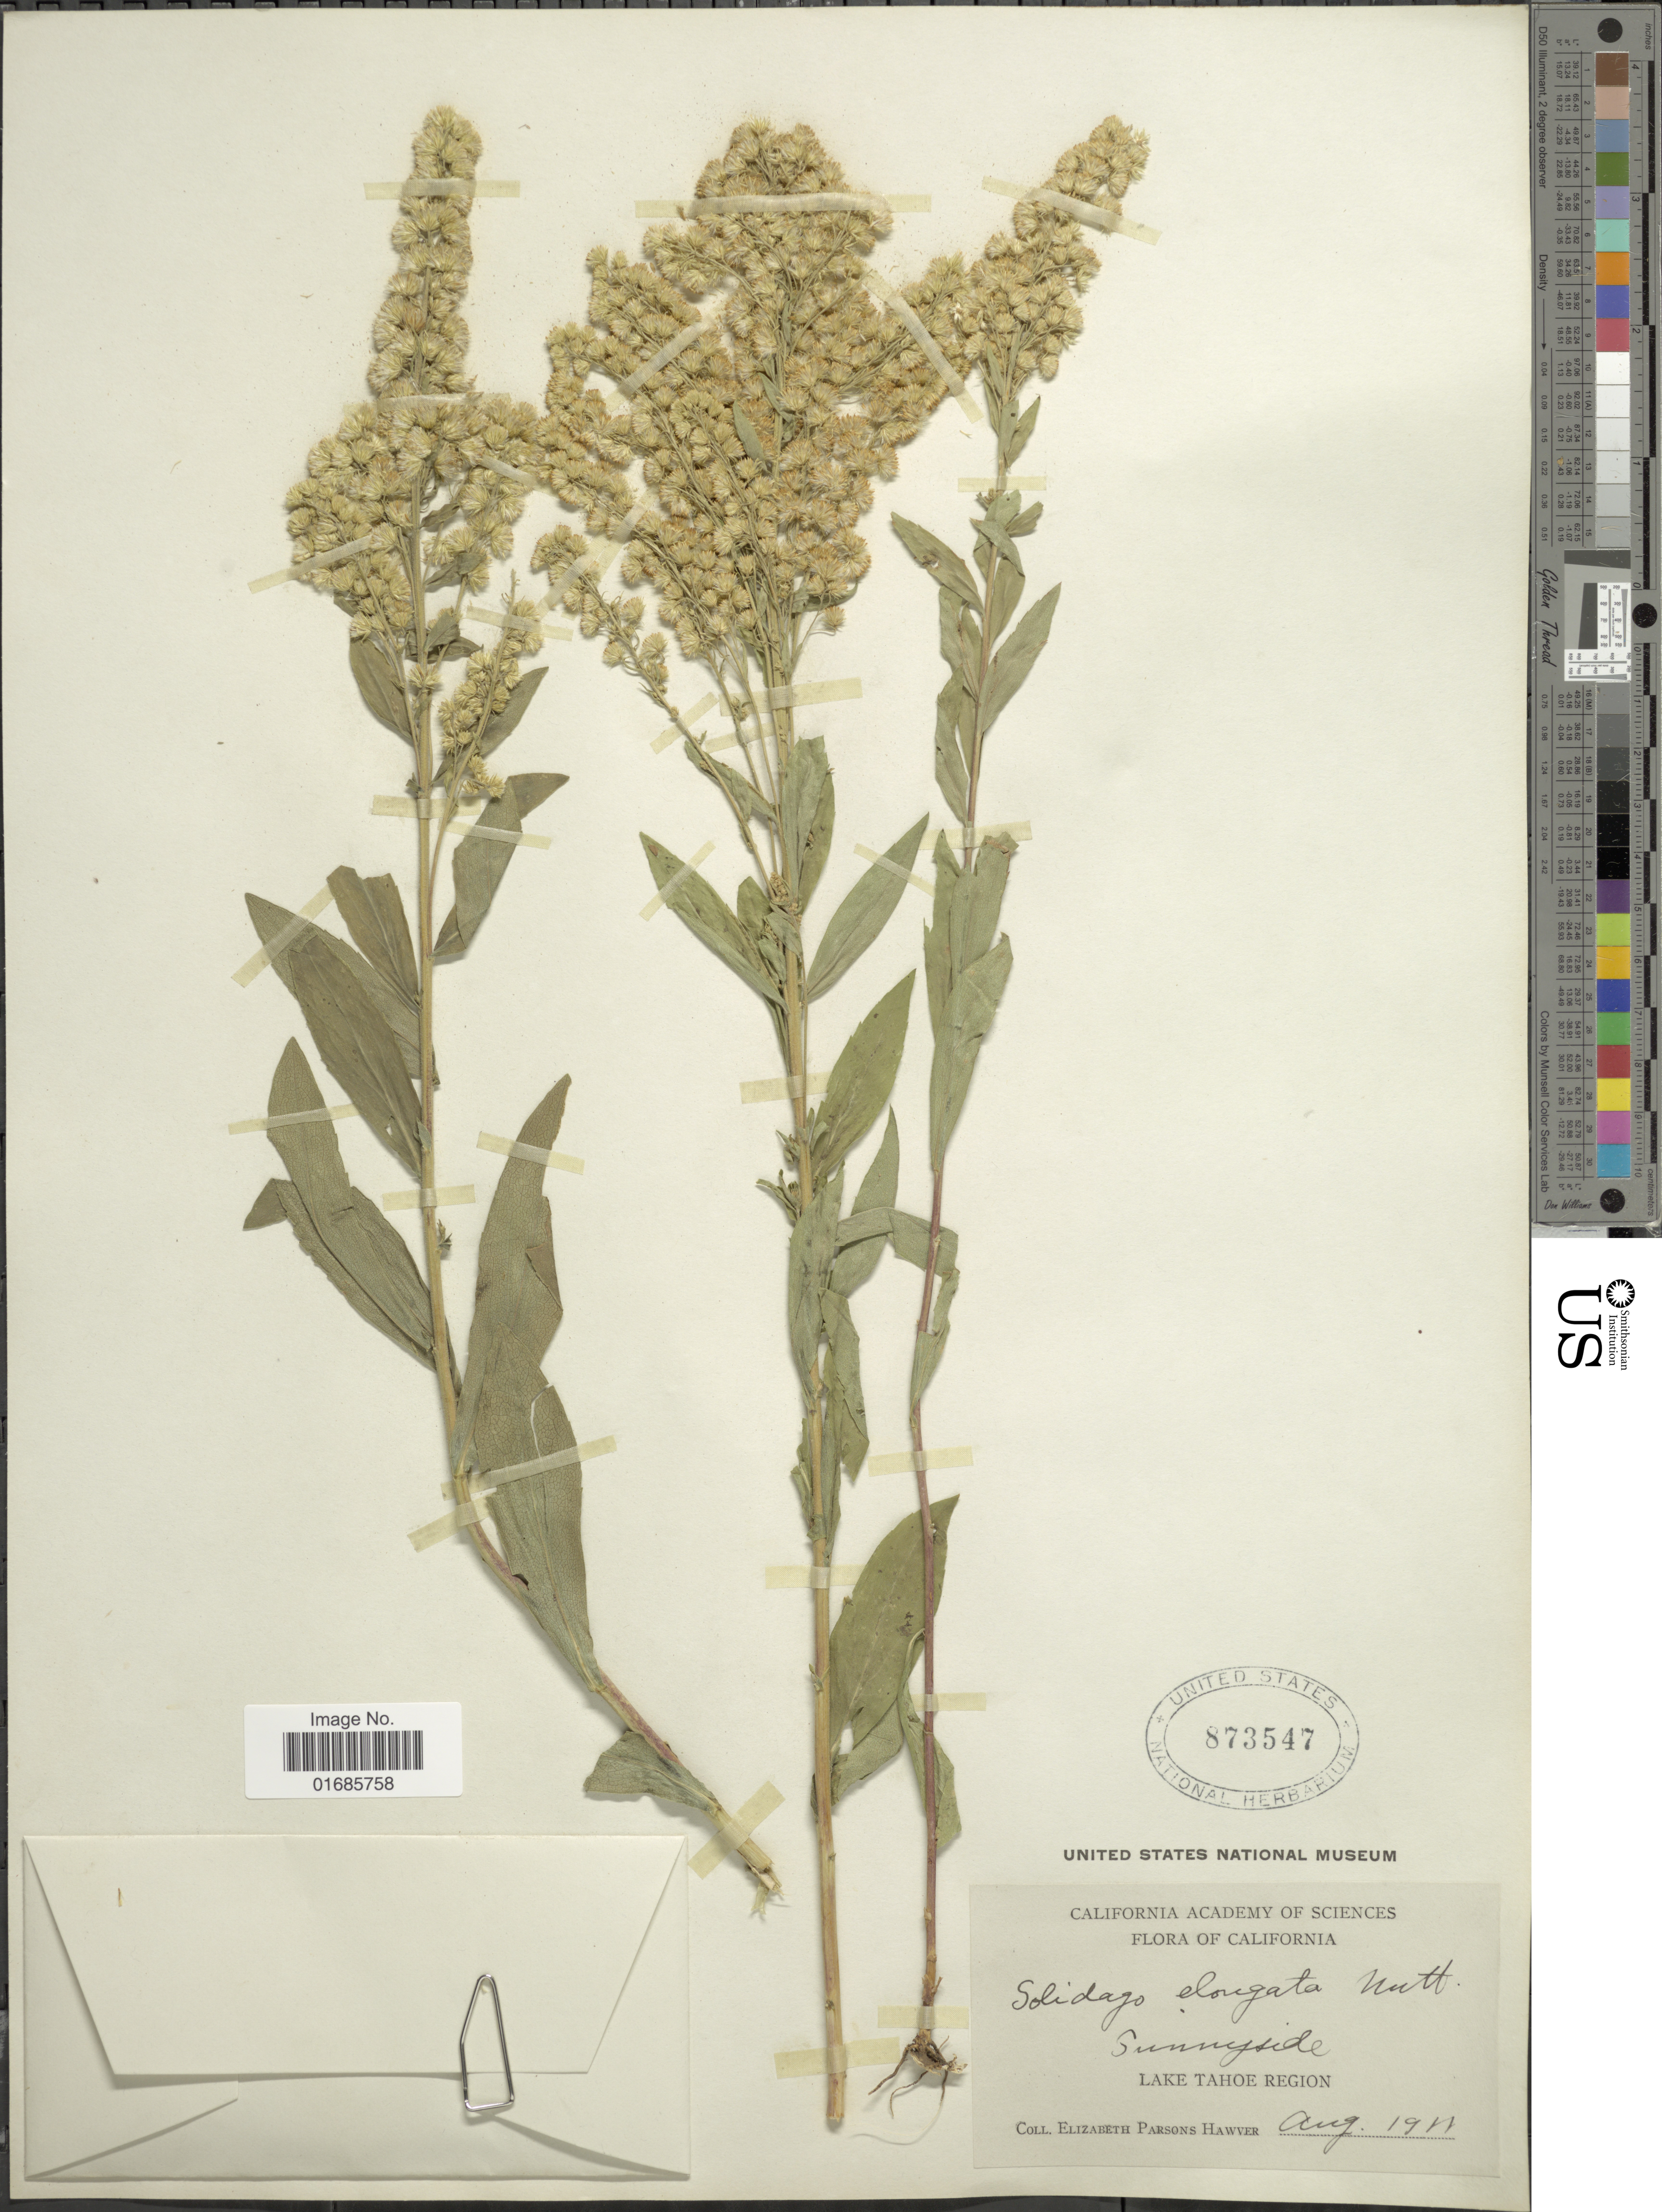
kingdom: Plantae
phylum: Tracheophyta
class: Magnoliopsida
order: Asterales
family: Asteraceae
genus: Solidago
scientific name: Solidago canadensis var. salebrosa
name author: (Piper) M.E. Jones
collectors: E. Hawver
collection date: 1911-08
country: United States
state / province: California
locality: Sunningside, Lake Tahoe Region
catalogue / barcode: US 873547